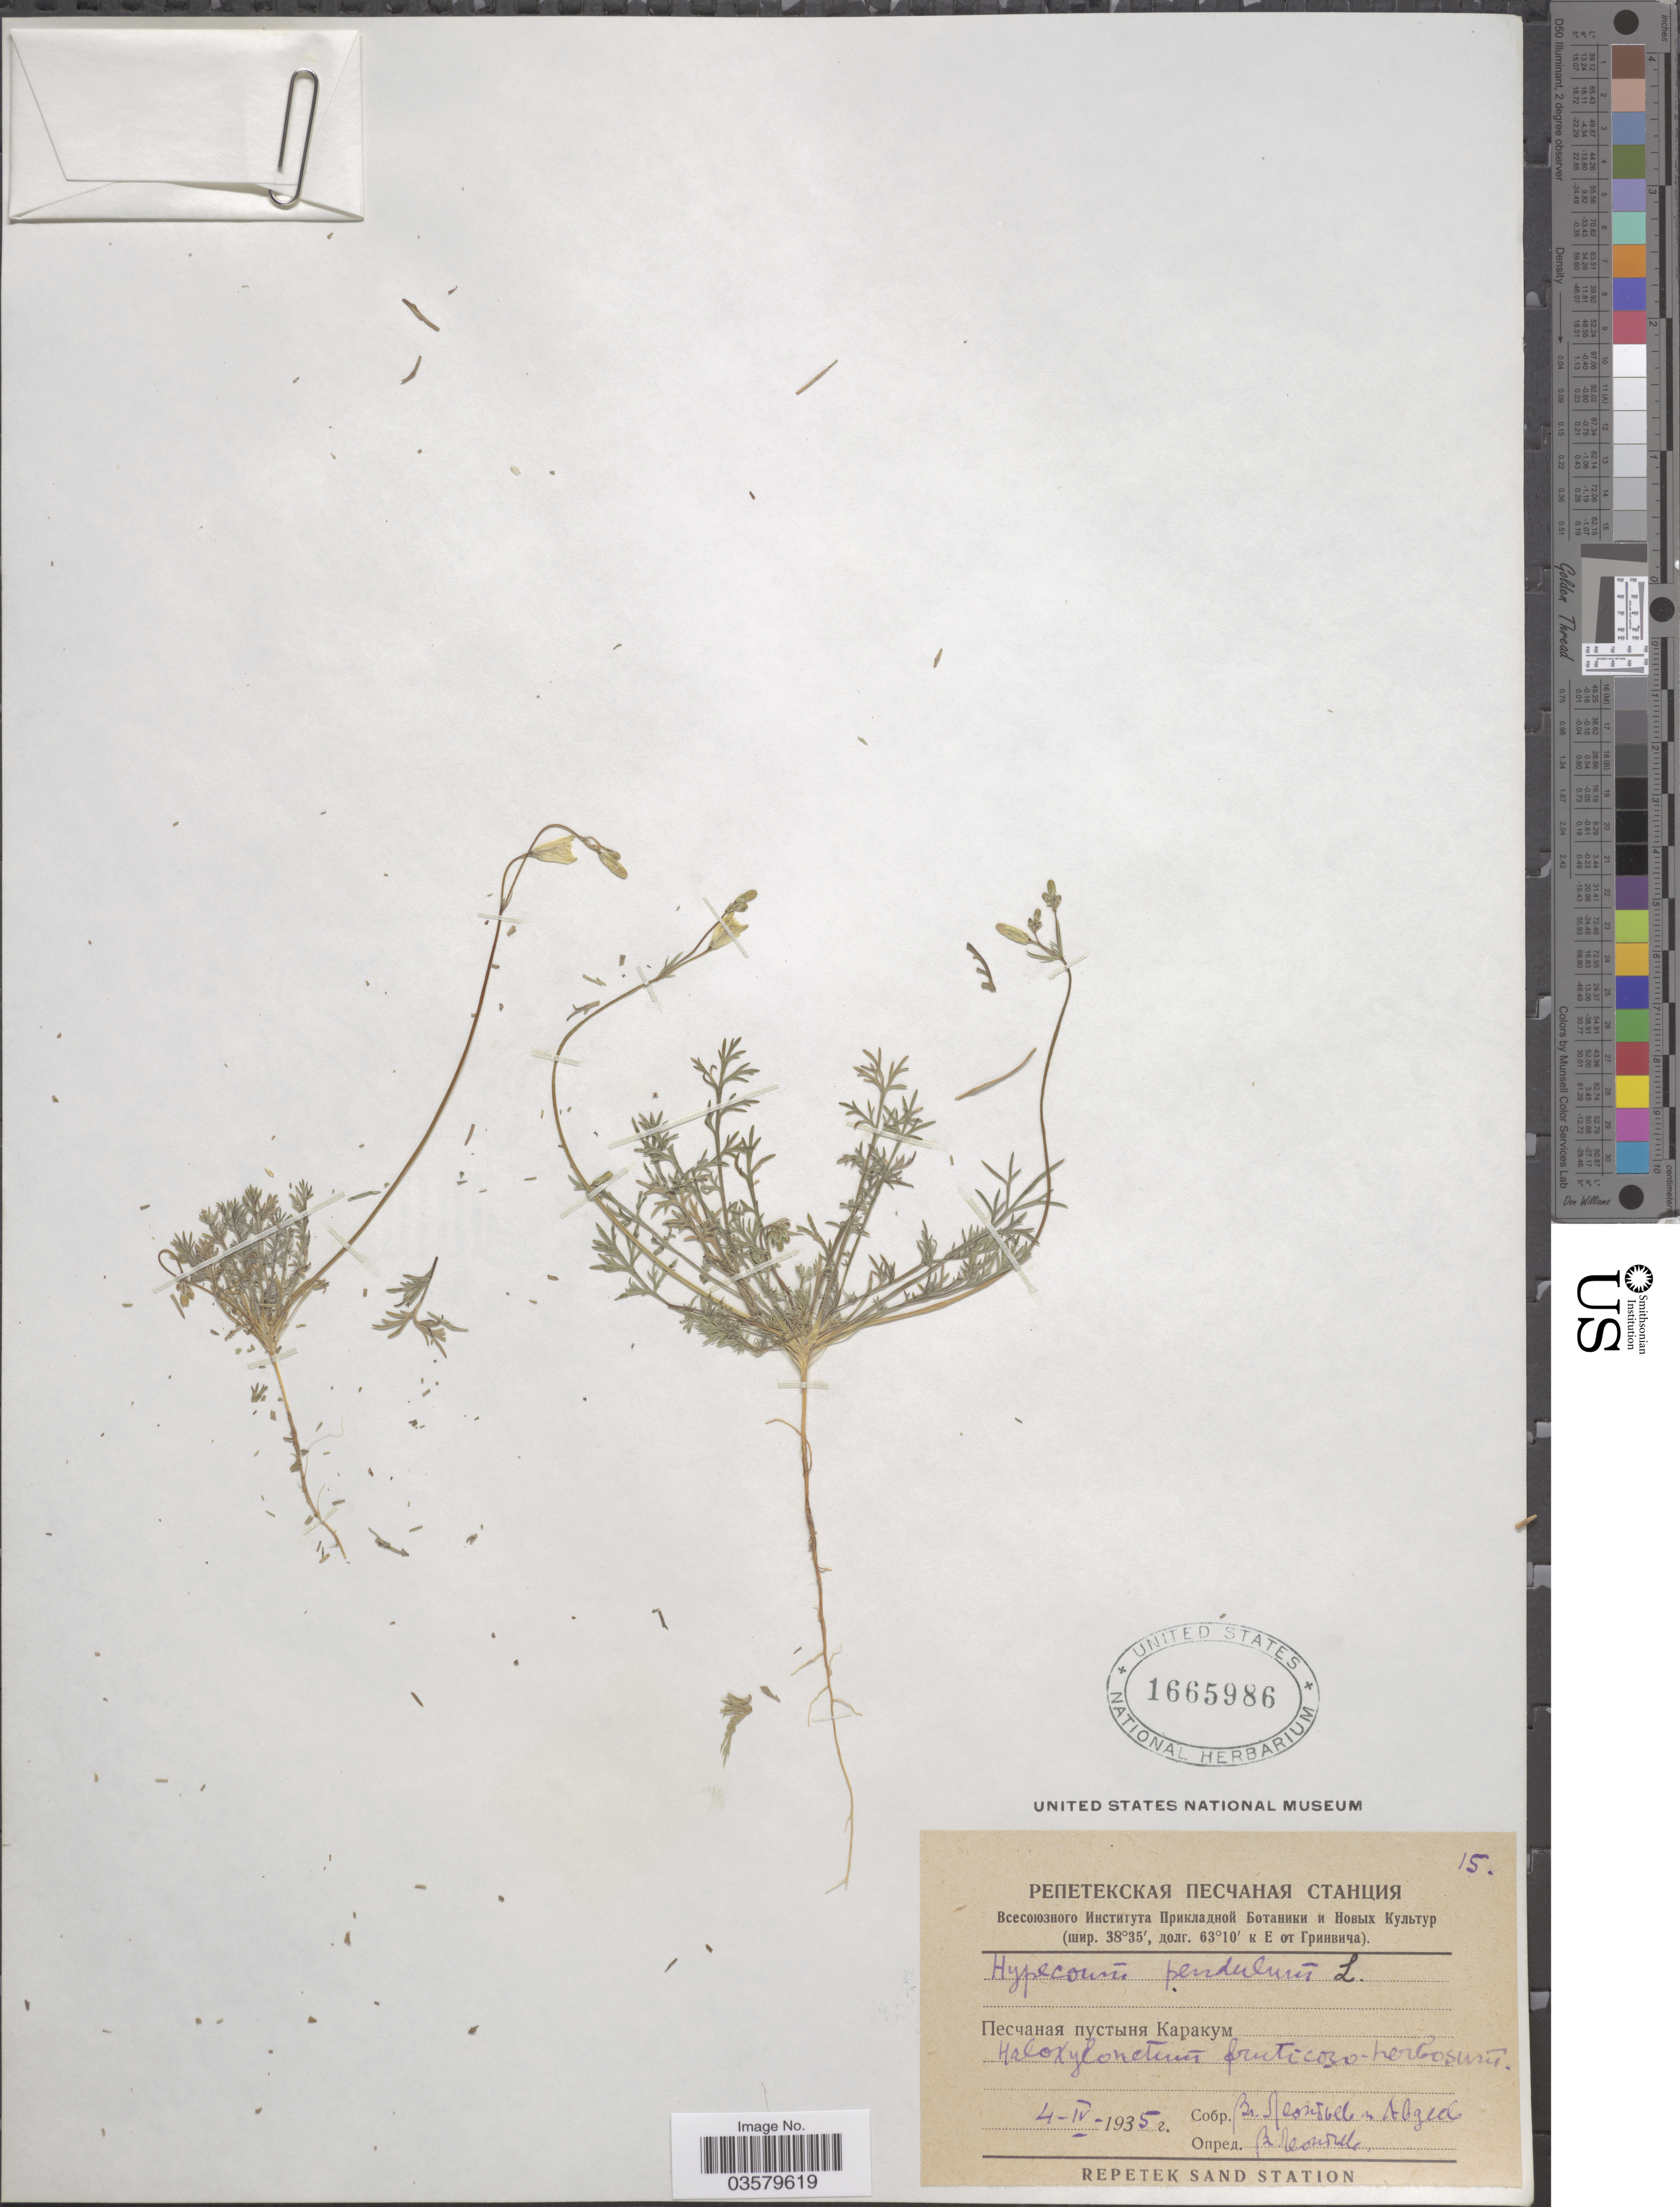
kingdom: Plantae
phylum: Tracheophyta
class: Magnoliopsida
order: Ranunculales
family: Papaveraceae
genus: Hypecoum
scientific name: Hypecoum pendulum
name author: L.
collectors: V. Leontev & -. Avdeev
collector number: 15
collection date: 1935-04-04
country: Turkmenistan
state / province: Lebap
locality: Karakum Desert. Repetek Sand Station.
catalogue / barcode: US 1665986